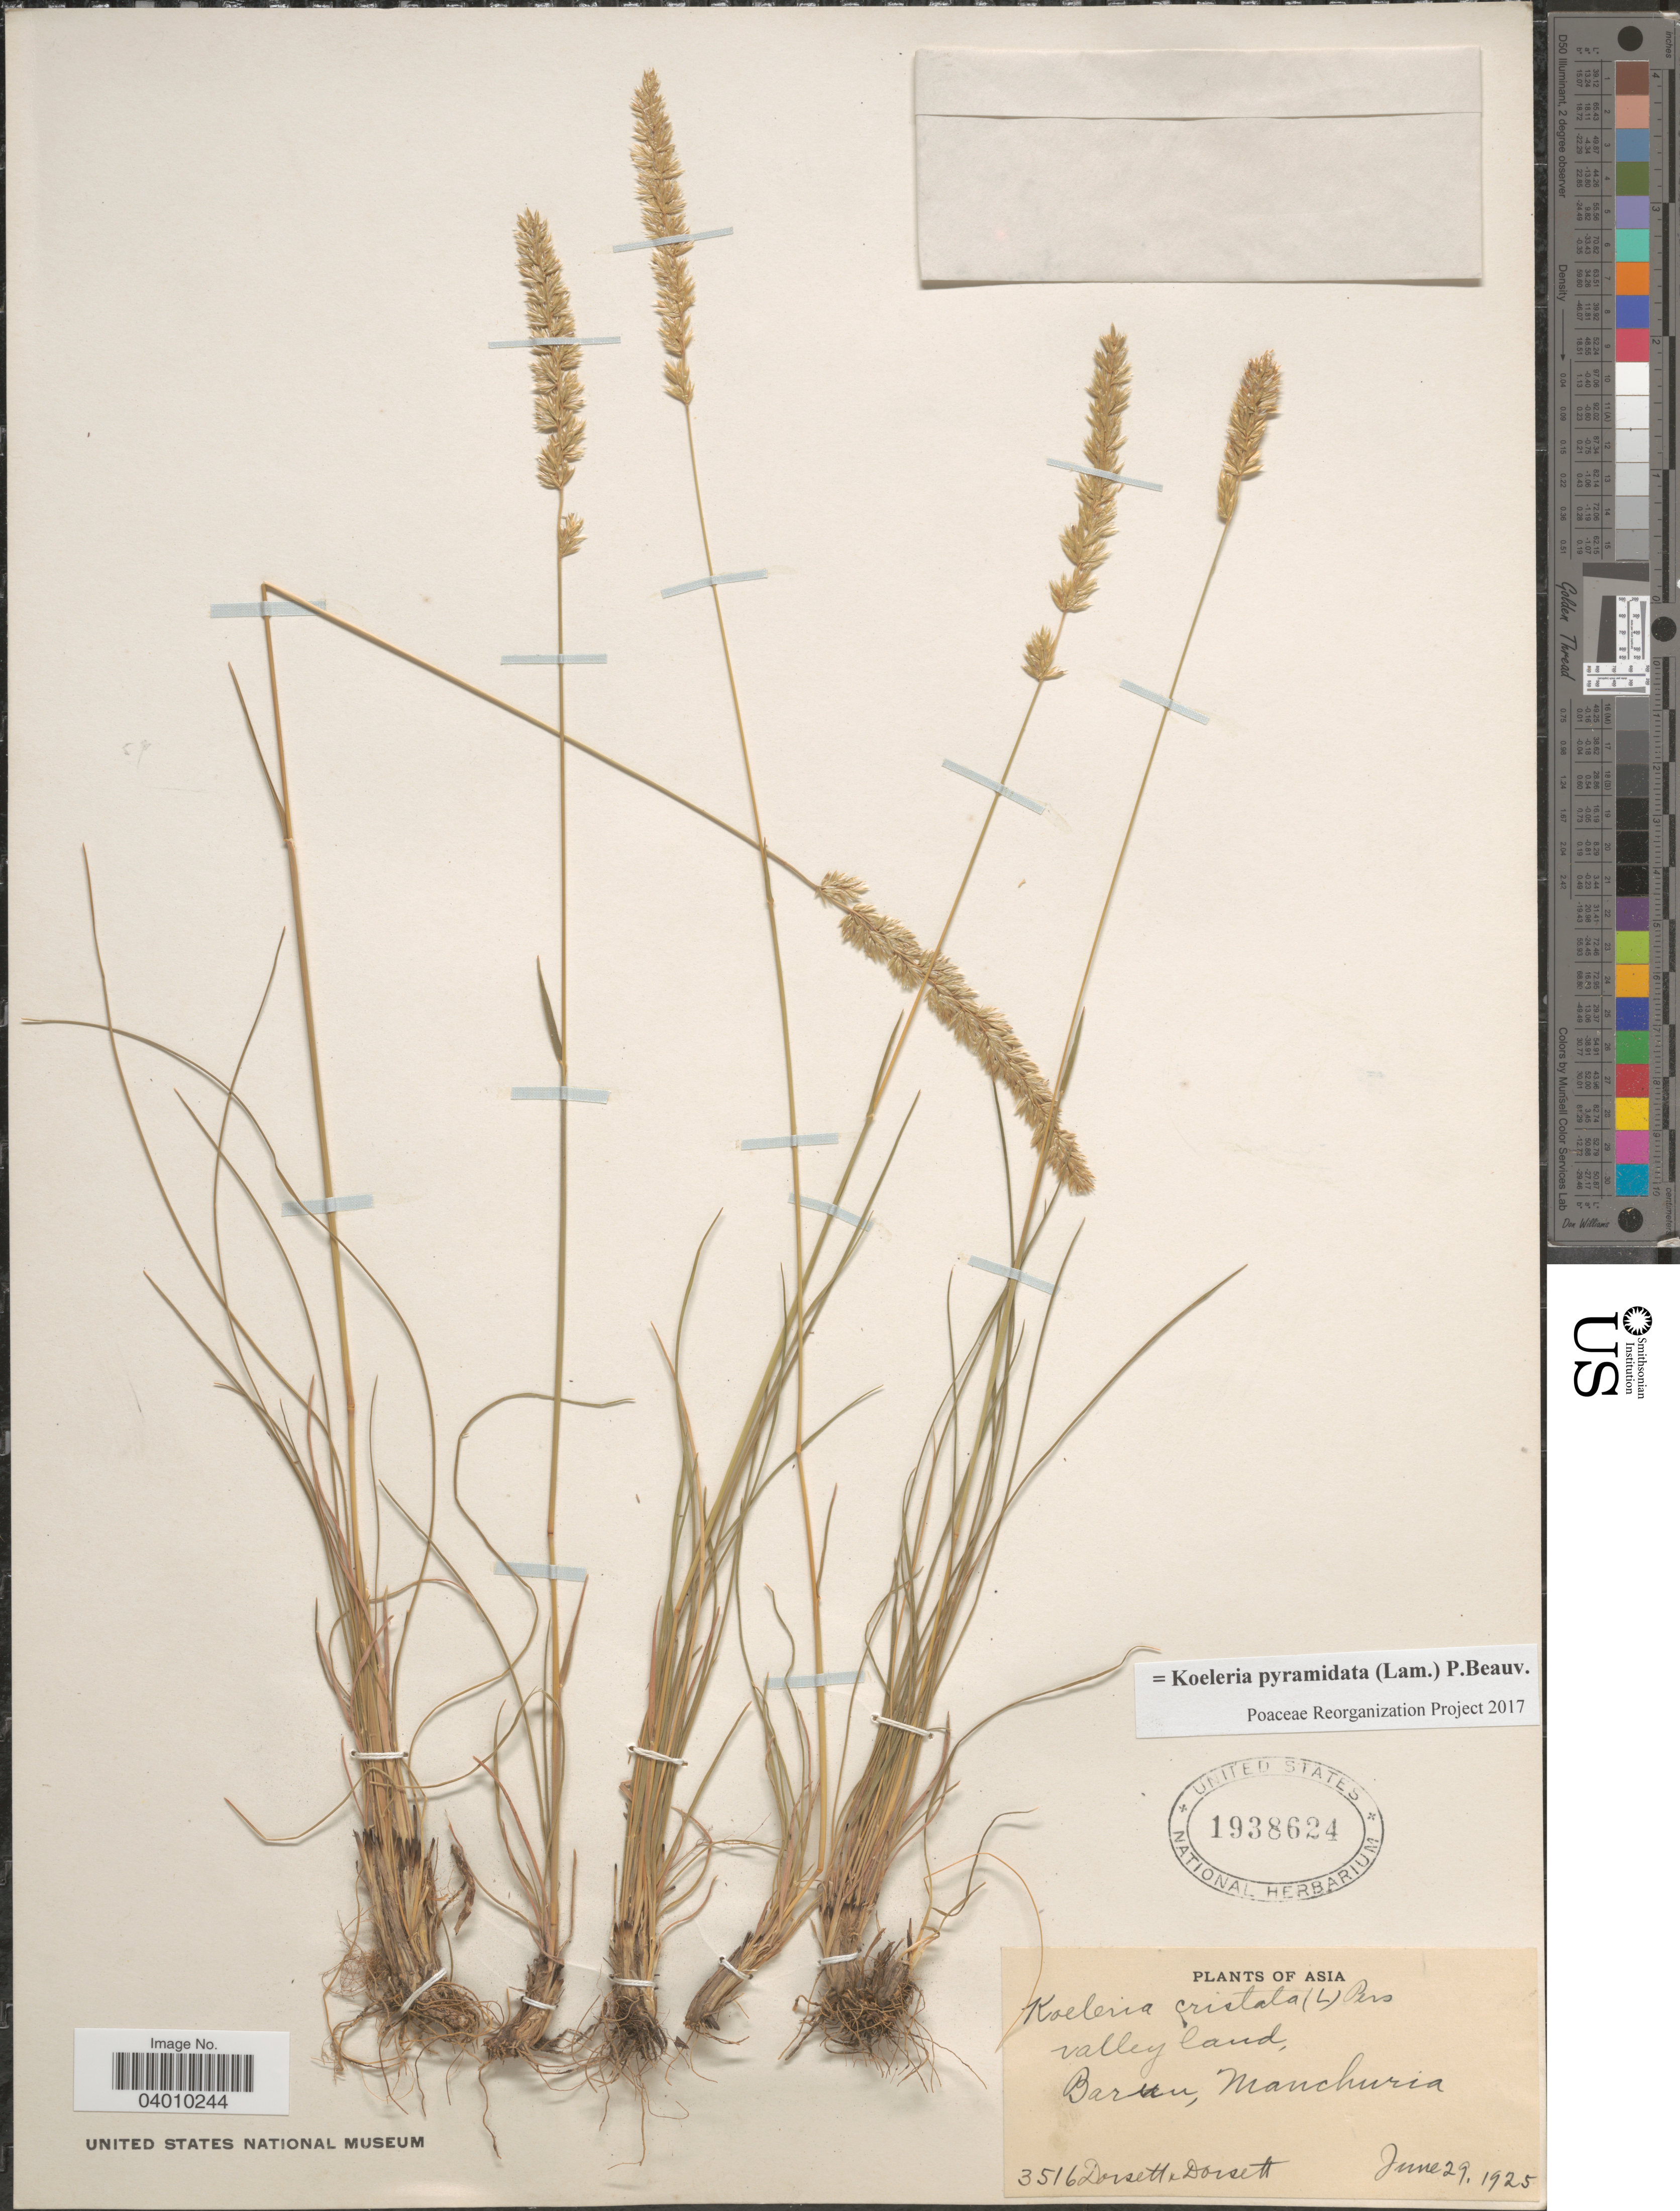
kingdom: Plantae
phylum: Tracheophyta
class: Liliopsida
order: Poales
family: Poaceae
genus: Koeleria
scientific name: Koeleria pyramidata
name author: (Lam.) P. Beauv.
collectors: -- Dorsett & -- Dorsett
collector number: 3516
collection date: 1925-06-29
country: China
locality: Asia. Valley land, Barun, Manchuria.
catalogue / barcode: US 1938624